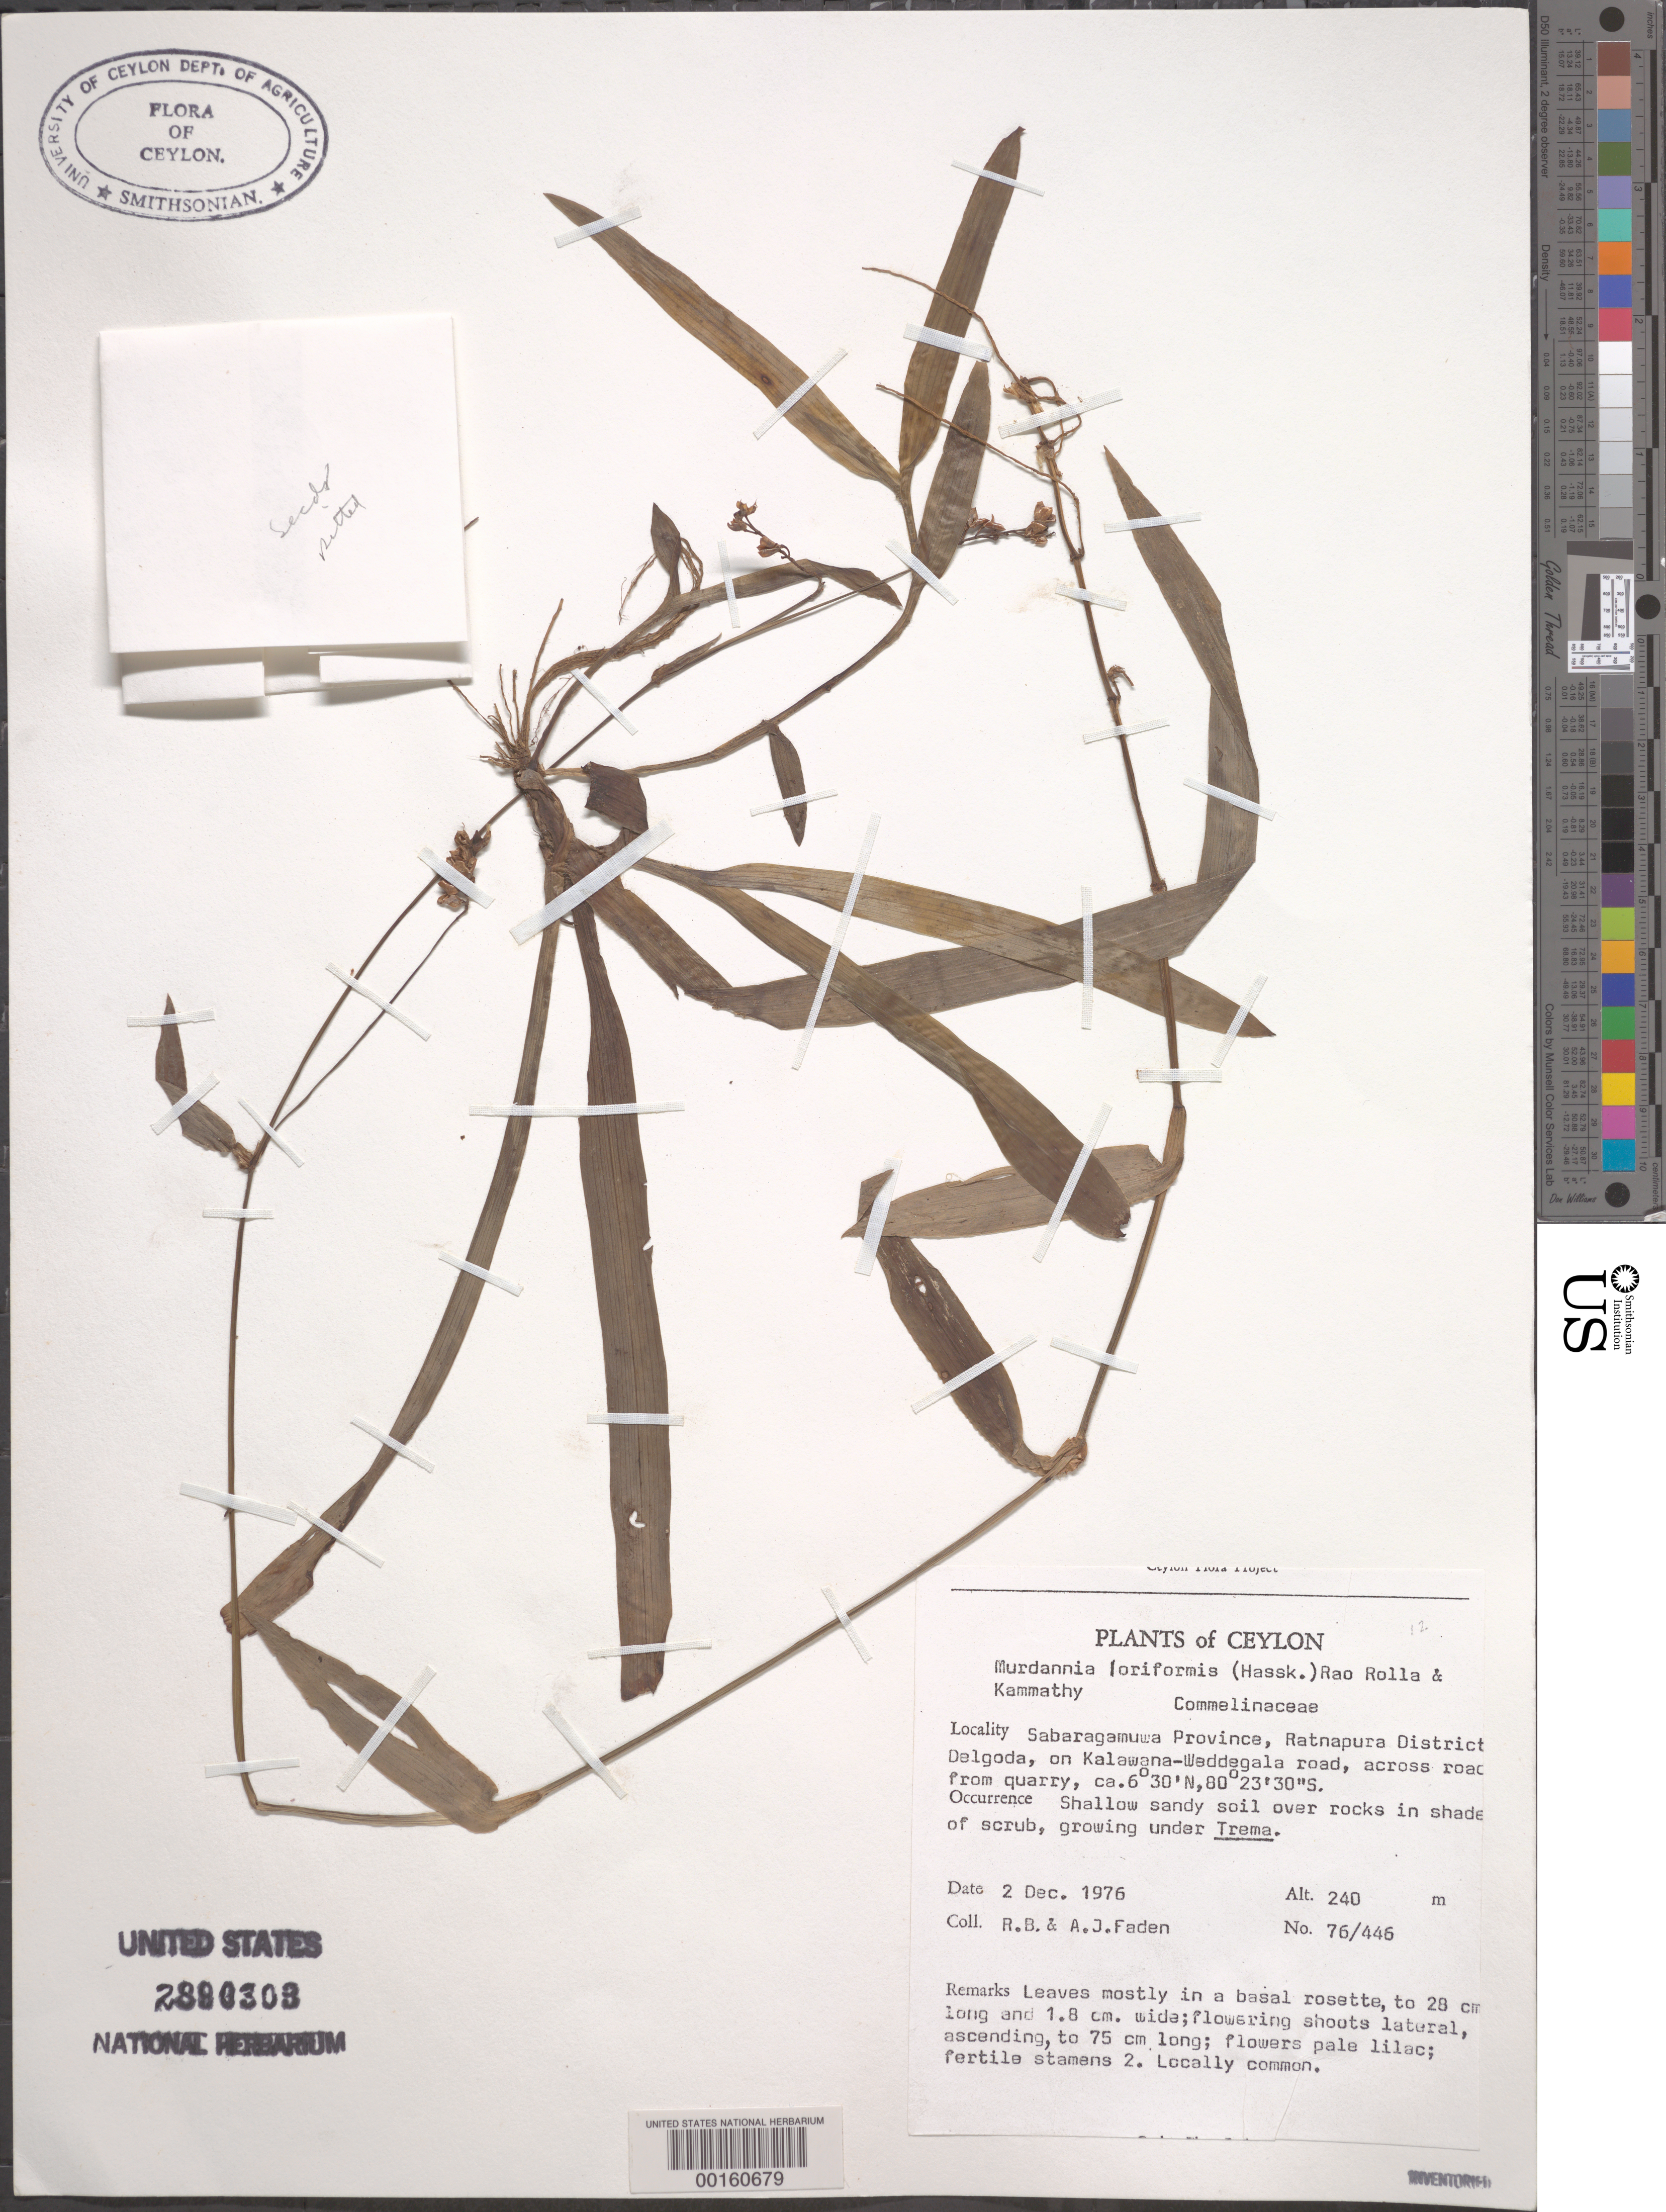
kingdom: Plantae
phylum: Tracheophyta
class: Liliopsida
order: Commelinales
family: Commelinaceae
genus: Murdannia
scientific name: Murdannia loriformis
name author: (Hassk.) R.S. Rao & Kammathy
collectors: R. B. Faden & A. J. Faden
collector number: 76/446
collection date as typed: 02 Dec 1976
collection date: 1976-12-02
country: Sri Lanka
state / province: Sabaragamuwa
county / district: Ratnapura Dist.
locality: Delgoda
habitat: Shallow, sandy soil over rocks; shade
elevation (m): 240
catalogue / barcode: US 2890303